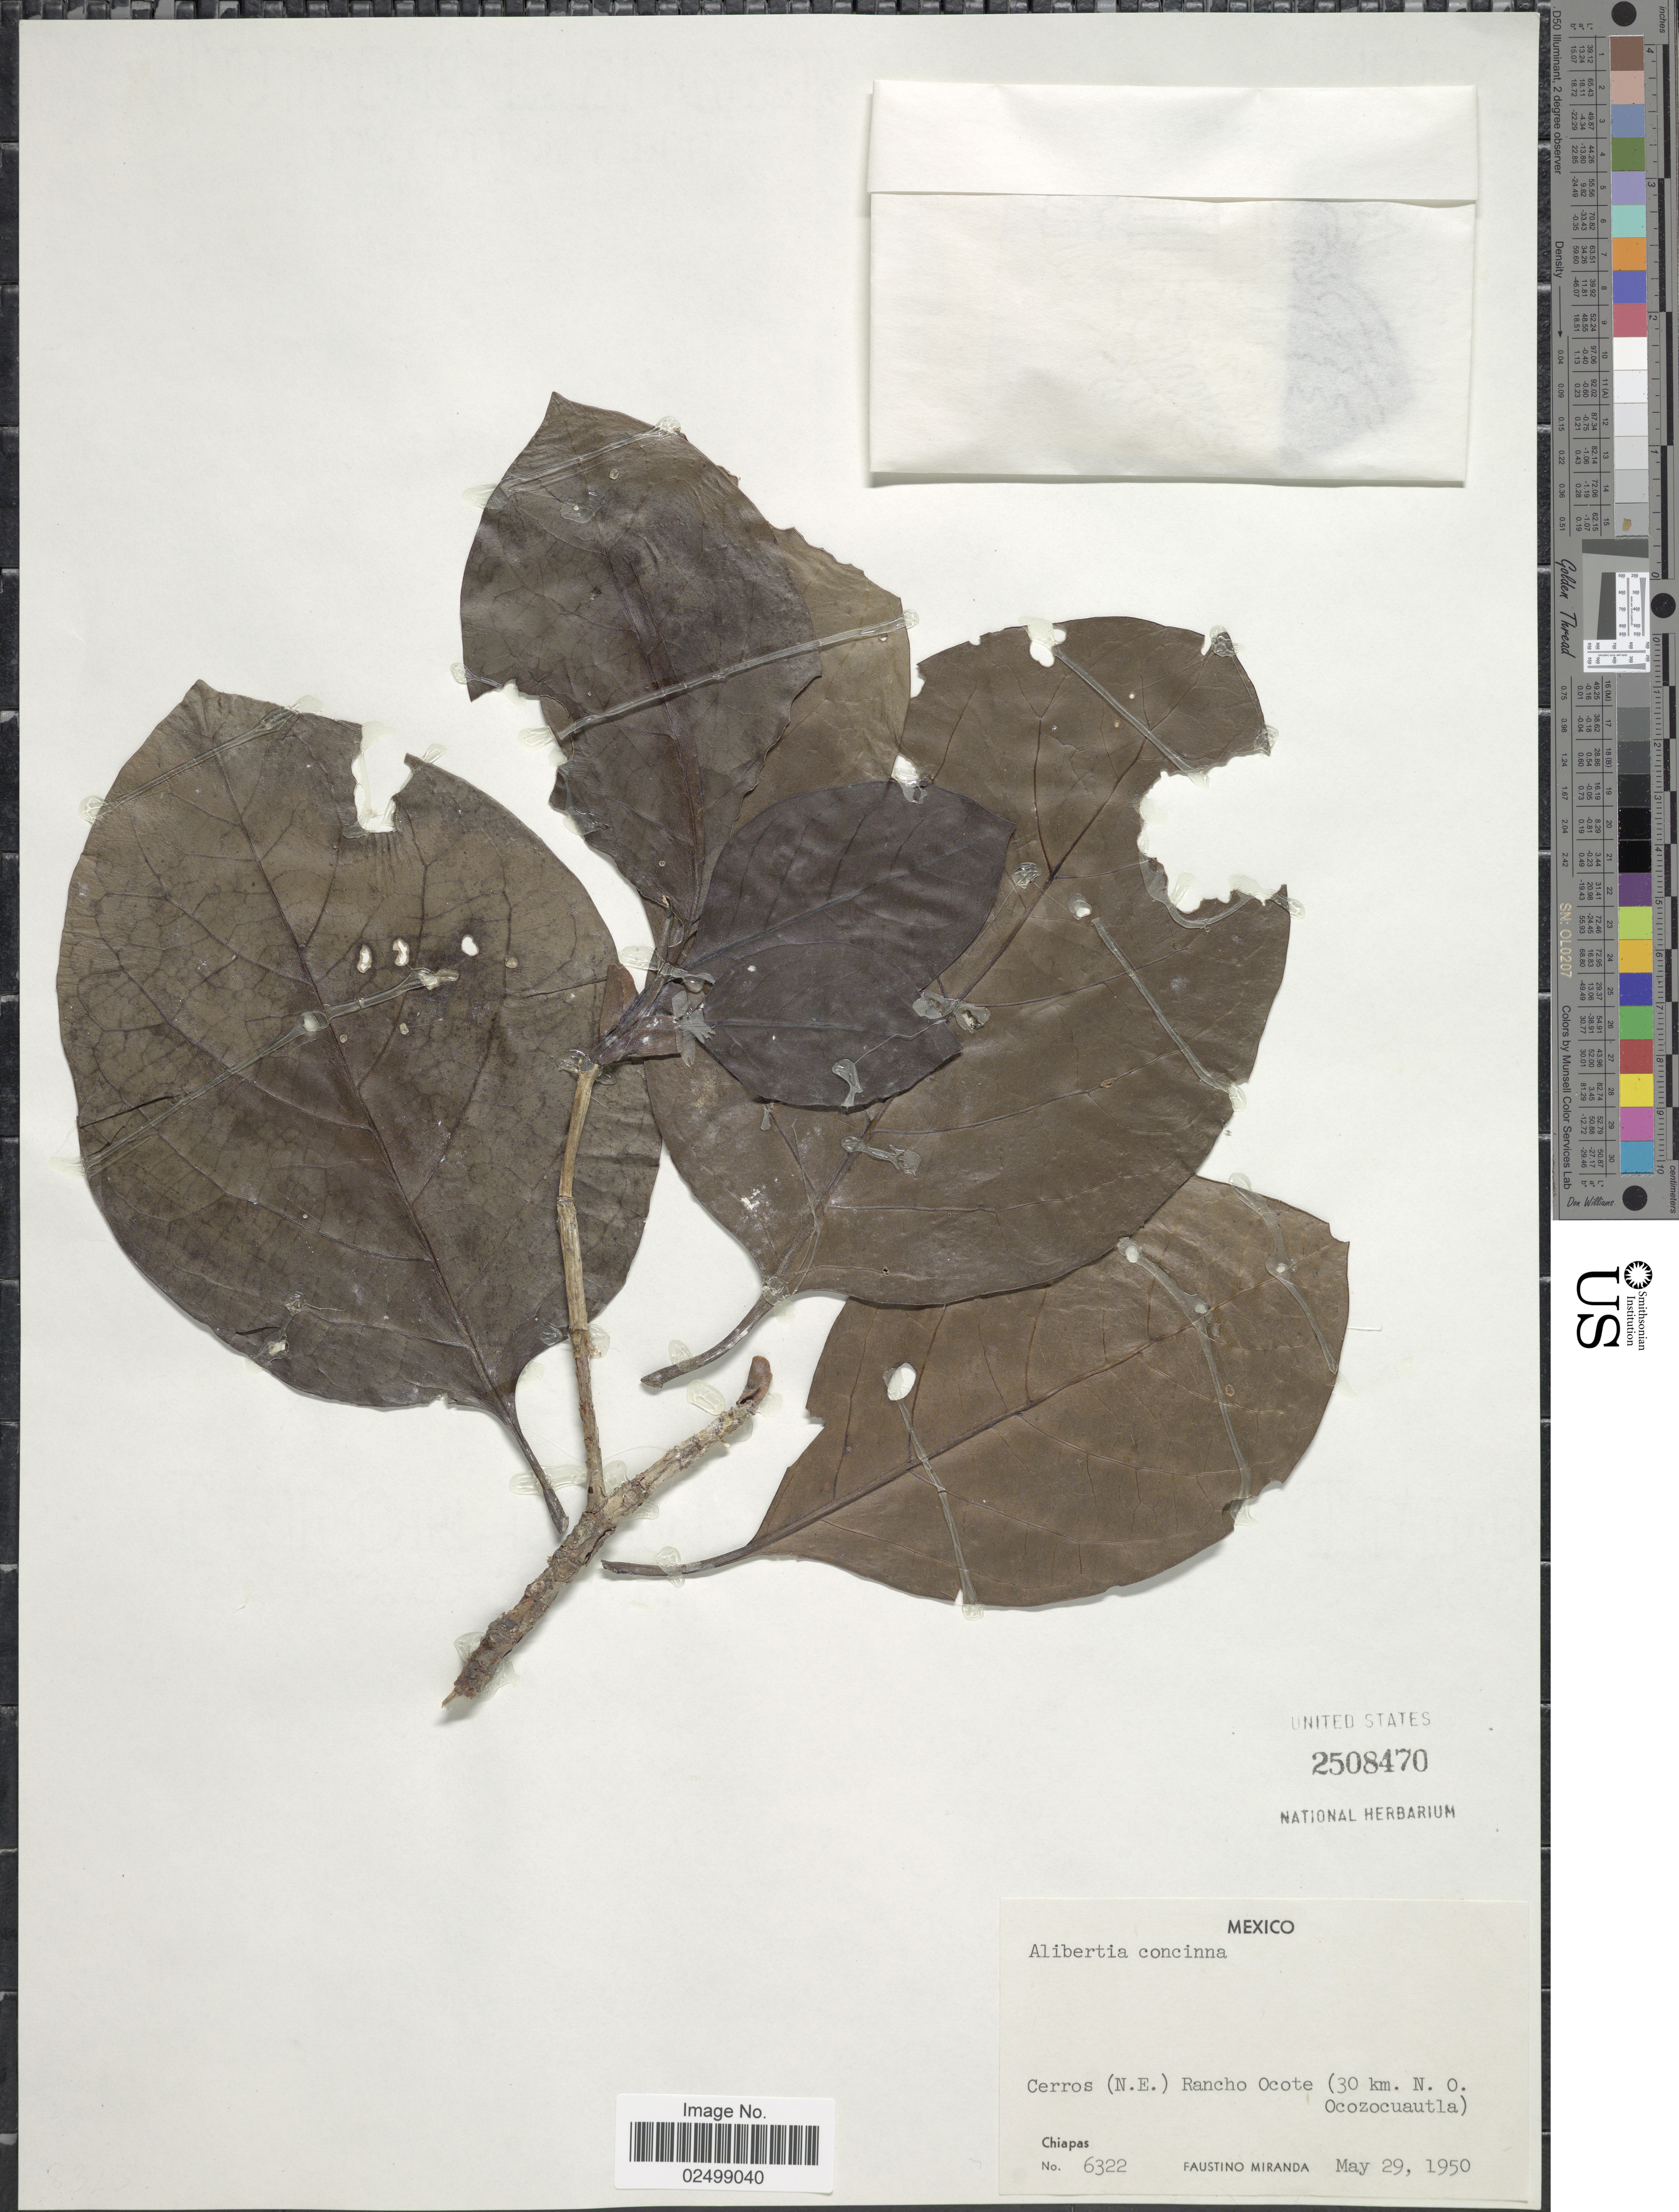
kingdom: Plantae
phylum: Tracheophyta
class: Magnoliopsida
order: Gentianales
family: Rubiaceae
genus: Alibertia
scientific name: Alibertia sp.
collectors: F. Miranda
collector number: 6322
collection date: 1950-05-29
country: Mexico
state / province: Chiapas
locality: Cerros (N.E.) Rancho Ocote (30 km. N.O. Ocozocuautla)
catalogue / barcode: US 2508470